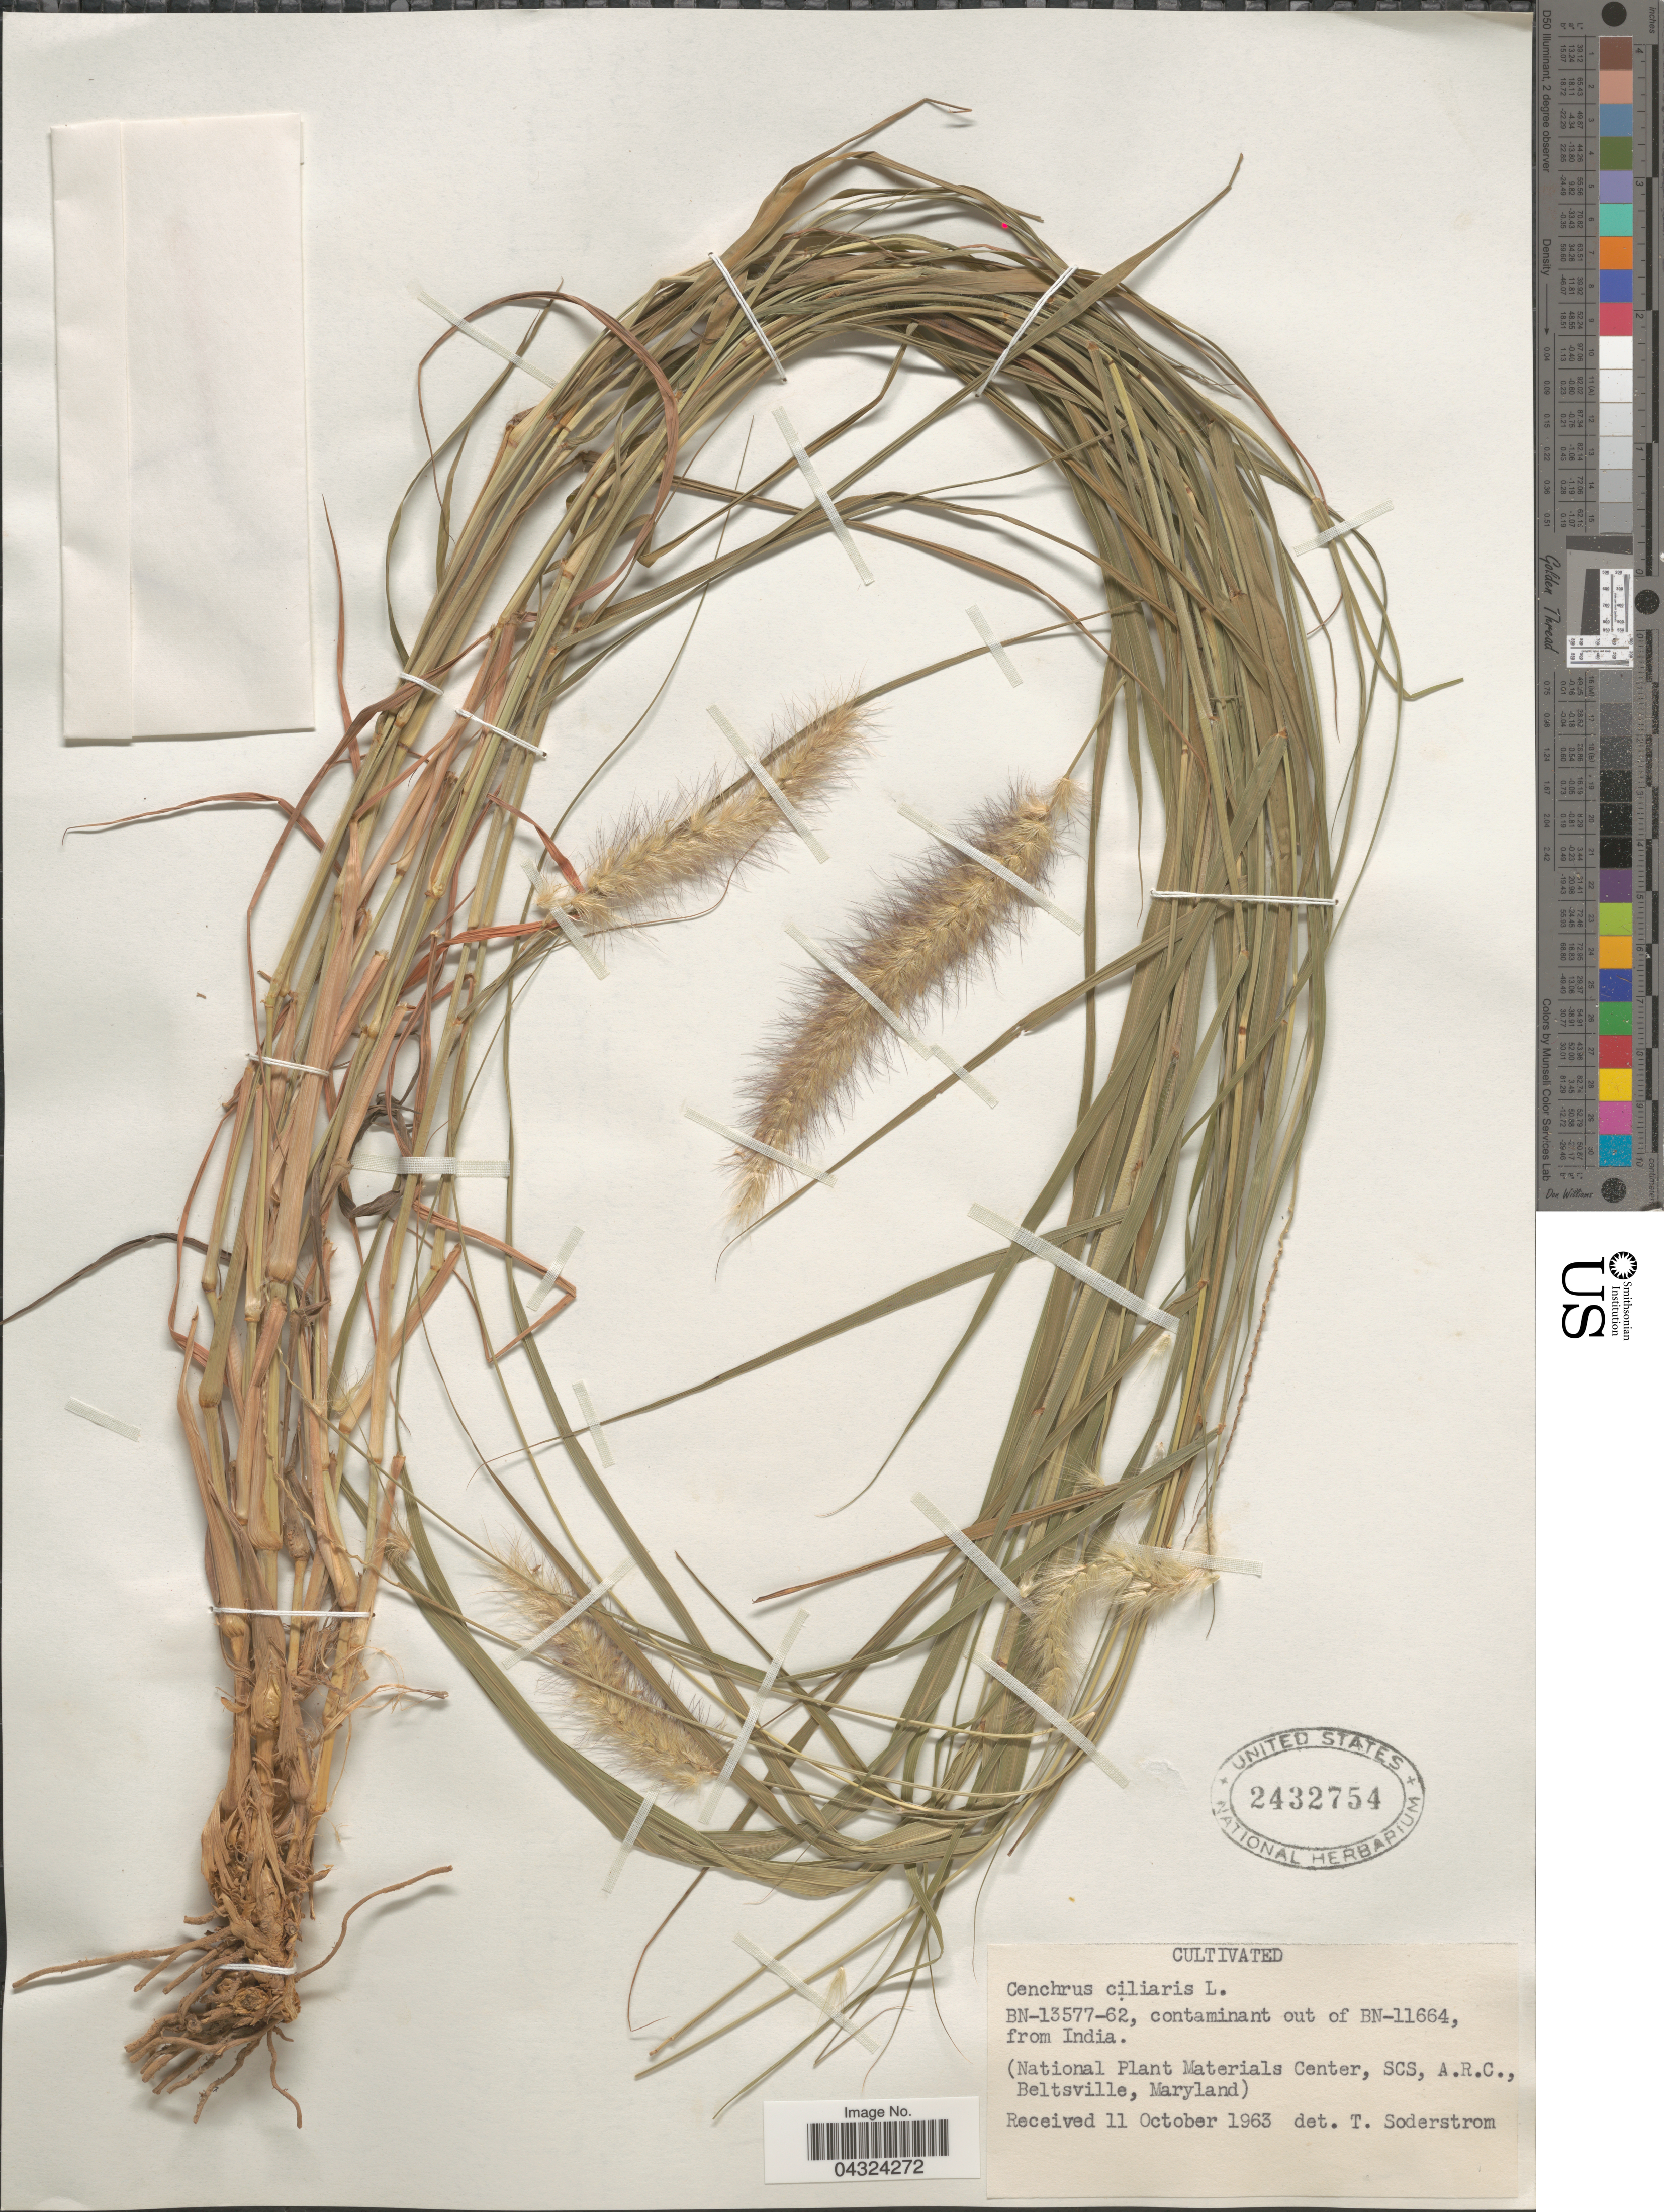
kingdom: Plantae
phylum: Tracheophyta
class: Liliopsida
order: Poales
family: Poaceae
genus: Cenchrus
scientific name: Cenchrus ciliaris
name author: L.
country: United States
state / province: Maryland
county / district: Prince George's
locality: BN-13577-62. (National Plant Materials Center, SCS, A.R.C., Beltsville).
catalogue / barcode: US 2432754